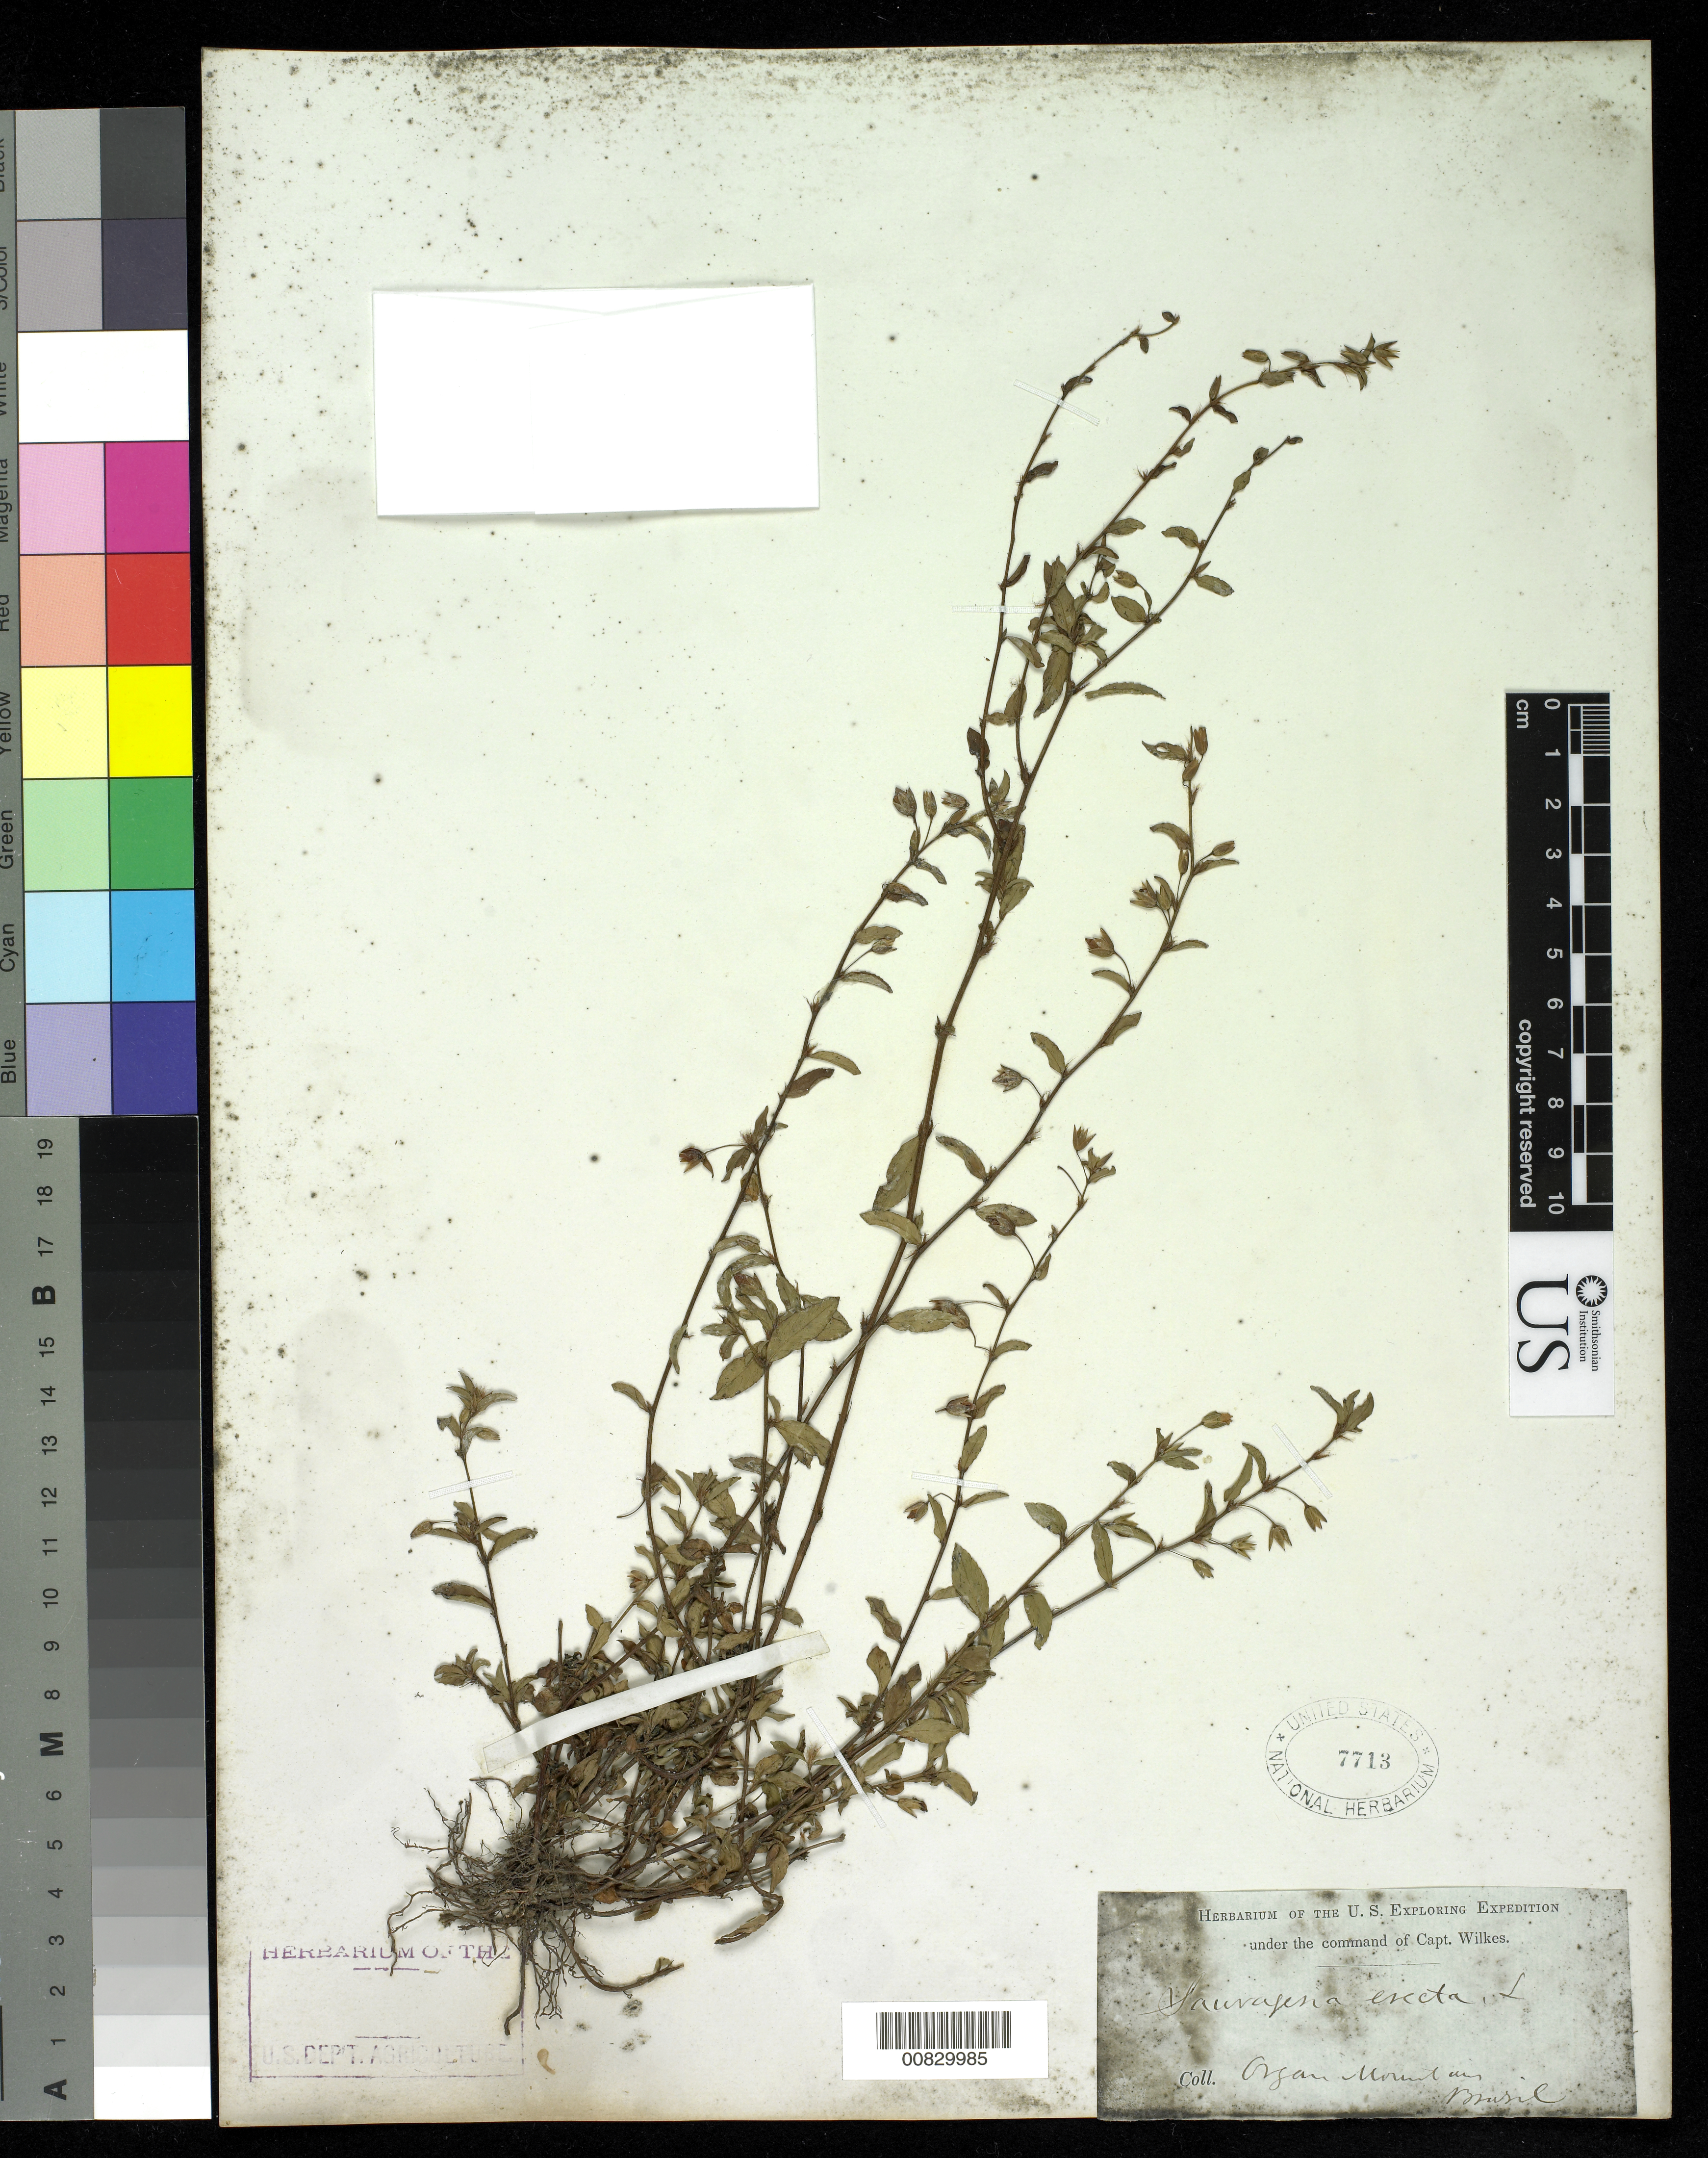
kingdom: Plantae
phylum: Tracheophyta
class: Magnoliopsida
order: Malpighiales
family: Ochnaceae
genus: Sauvagesia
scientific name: Sauvagesia erecta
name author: L.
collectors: Wilkes Explor. Exped.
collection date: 1838/1842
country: Brazil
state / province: Rio de Janeiro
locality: Organ Mountains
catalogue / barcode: US 7713